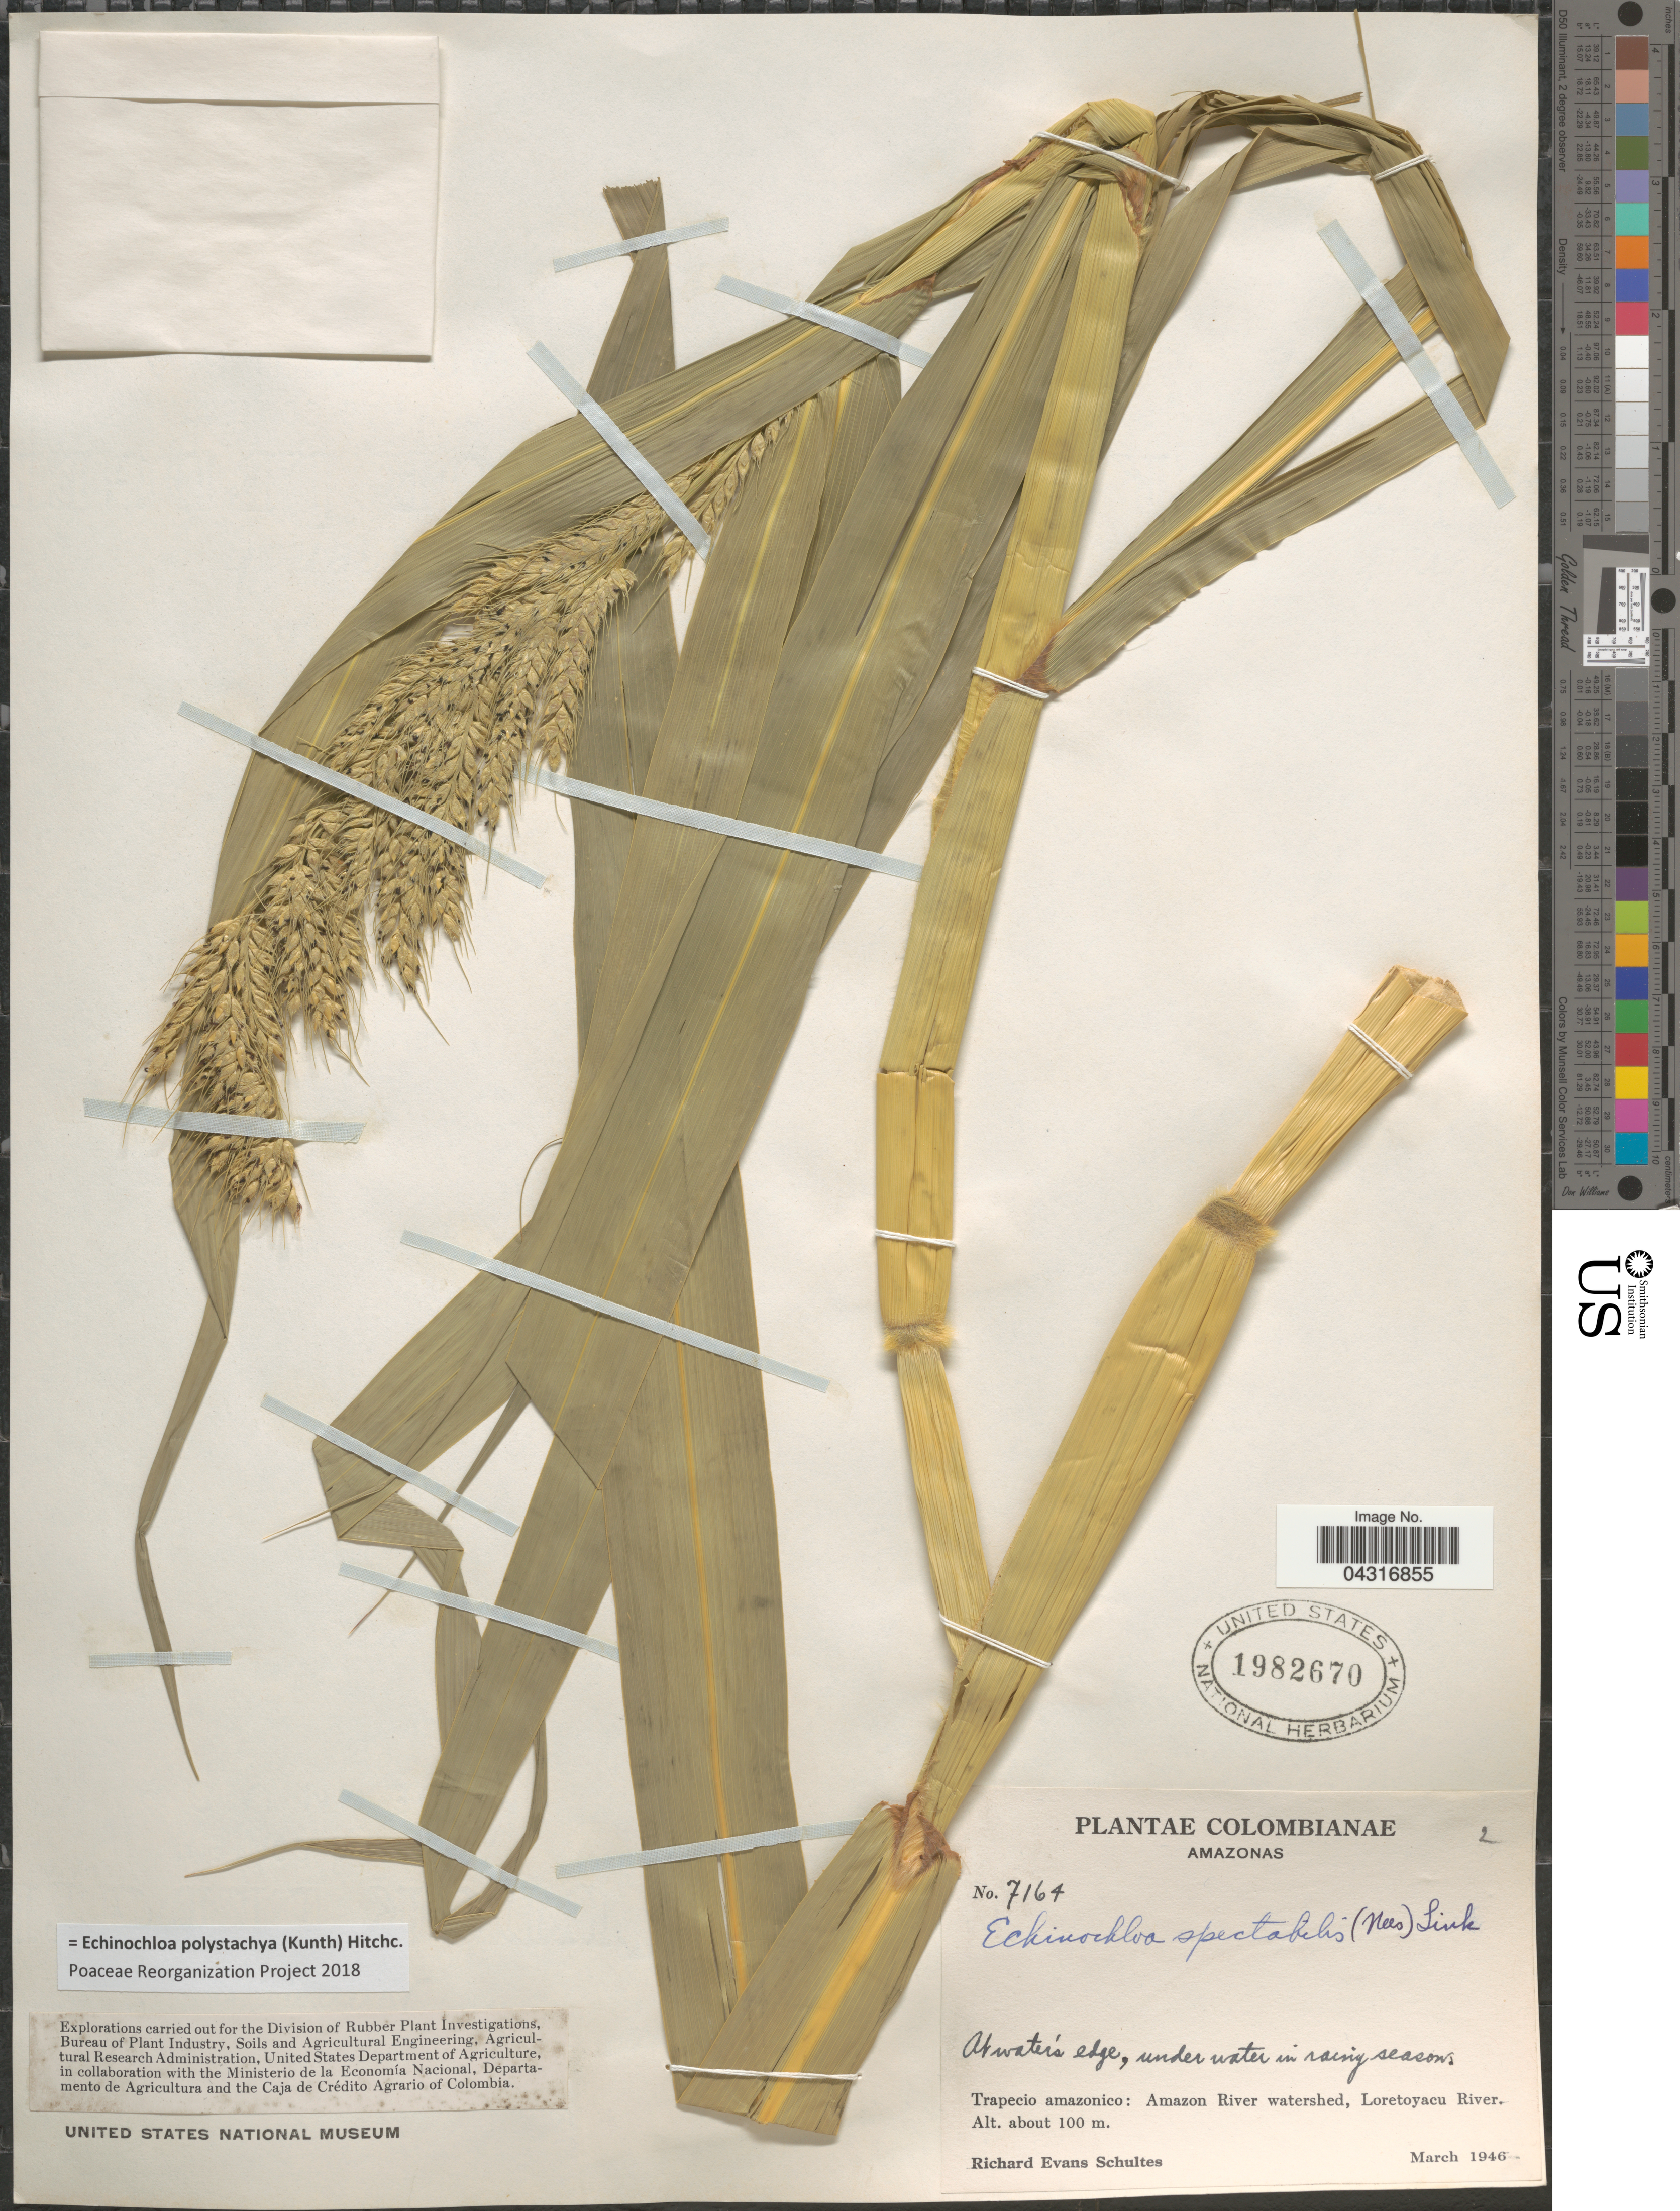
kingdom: Plantae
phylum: Tracheophyta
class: Liliopsida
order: Poales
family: Poaceae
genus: Echinochloa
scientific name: Echinochloa polystachya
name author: (Kunth) Hitchc.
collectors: R. E. Schultes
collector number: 7164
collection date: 1946-03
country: Colombia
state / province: Amazônas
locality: At water's edge, under water in rainy seasons. Trapecio amazonico: Amazon River watershed, Loretoyacu River.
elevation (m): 100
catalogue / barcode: US 1982670